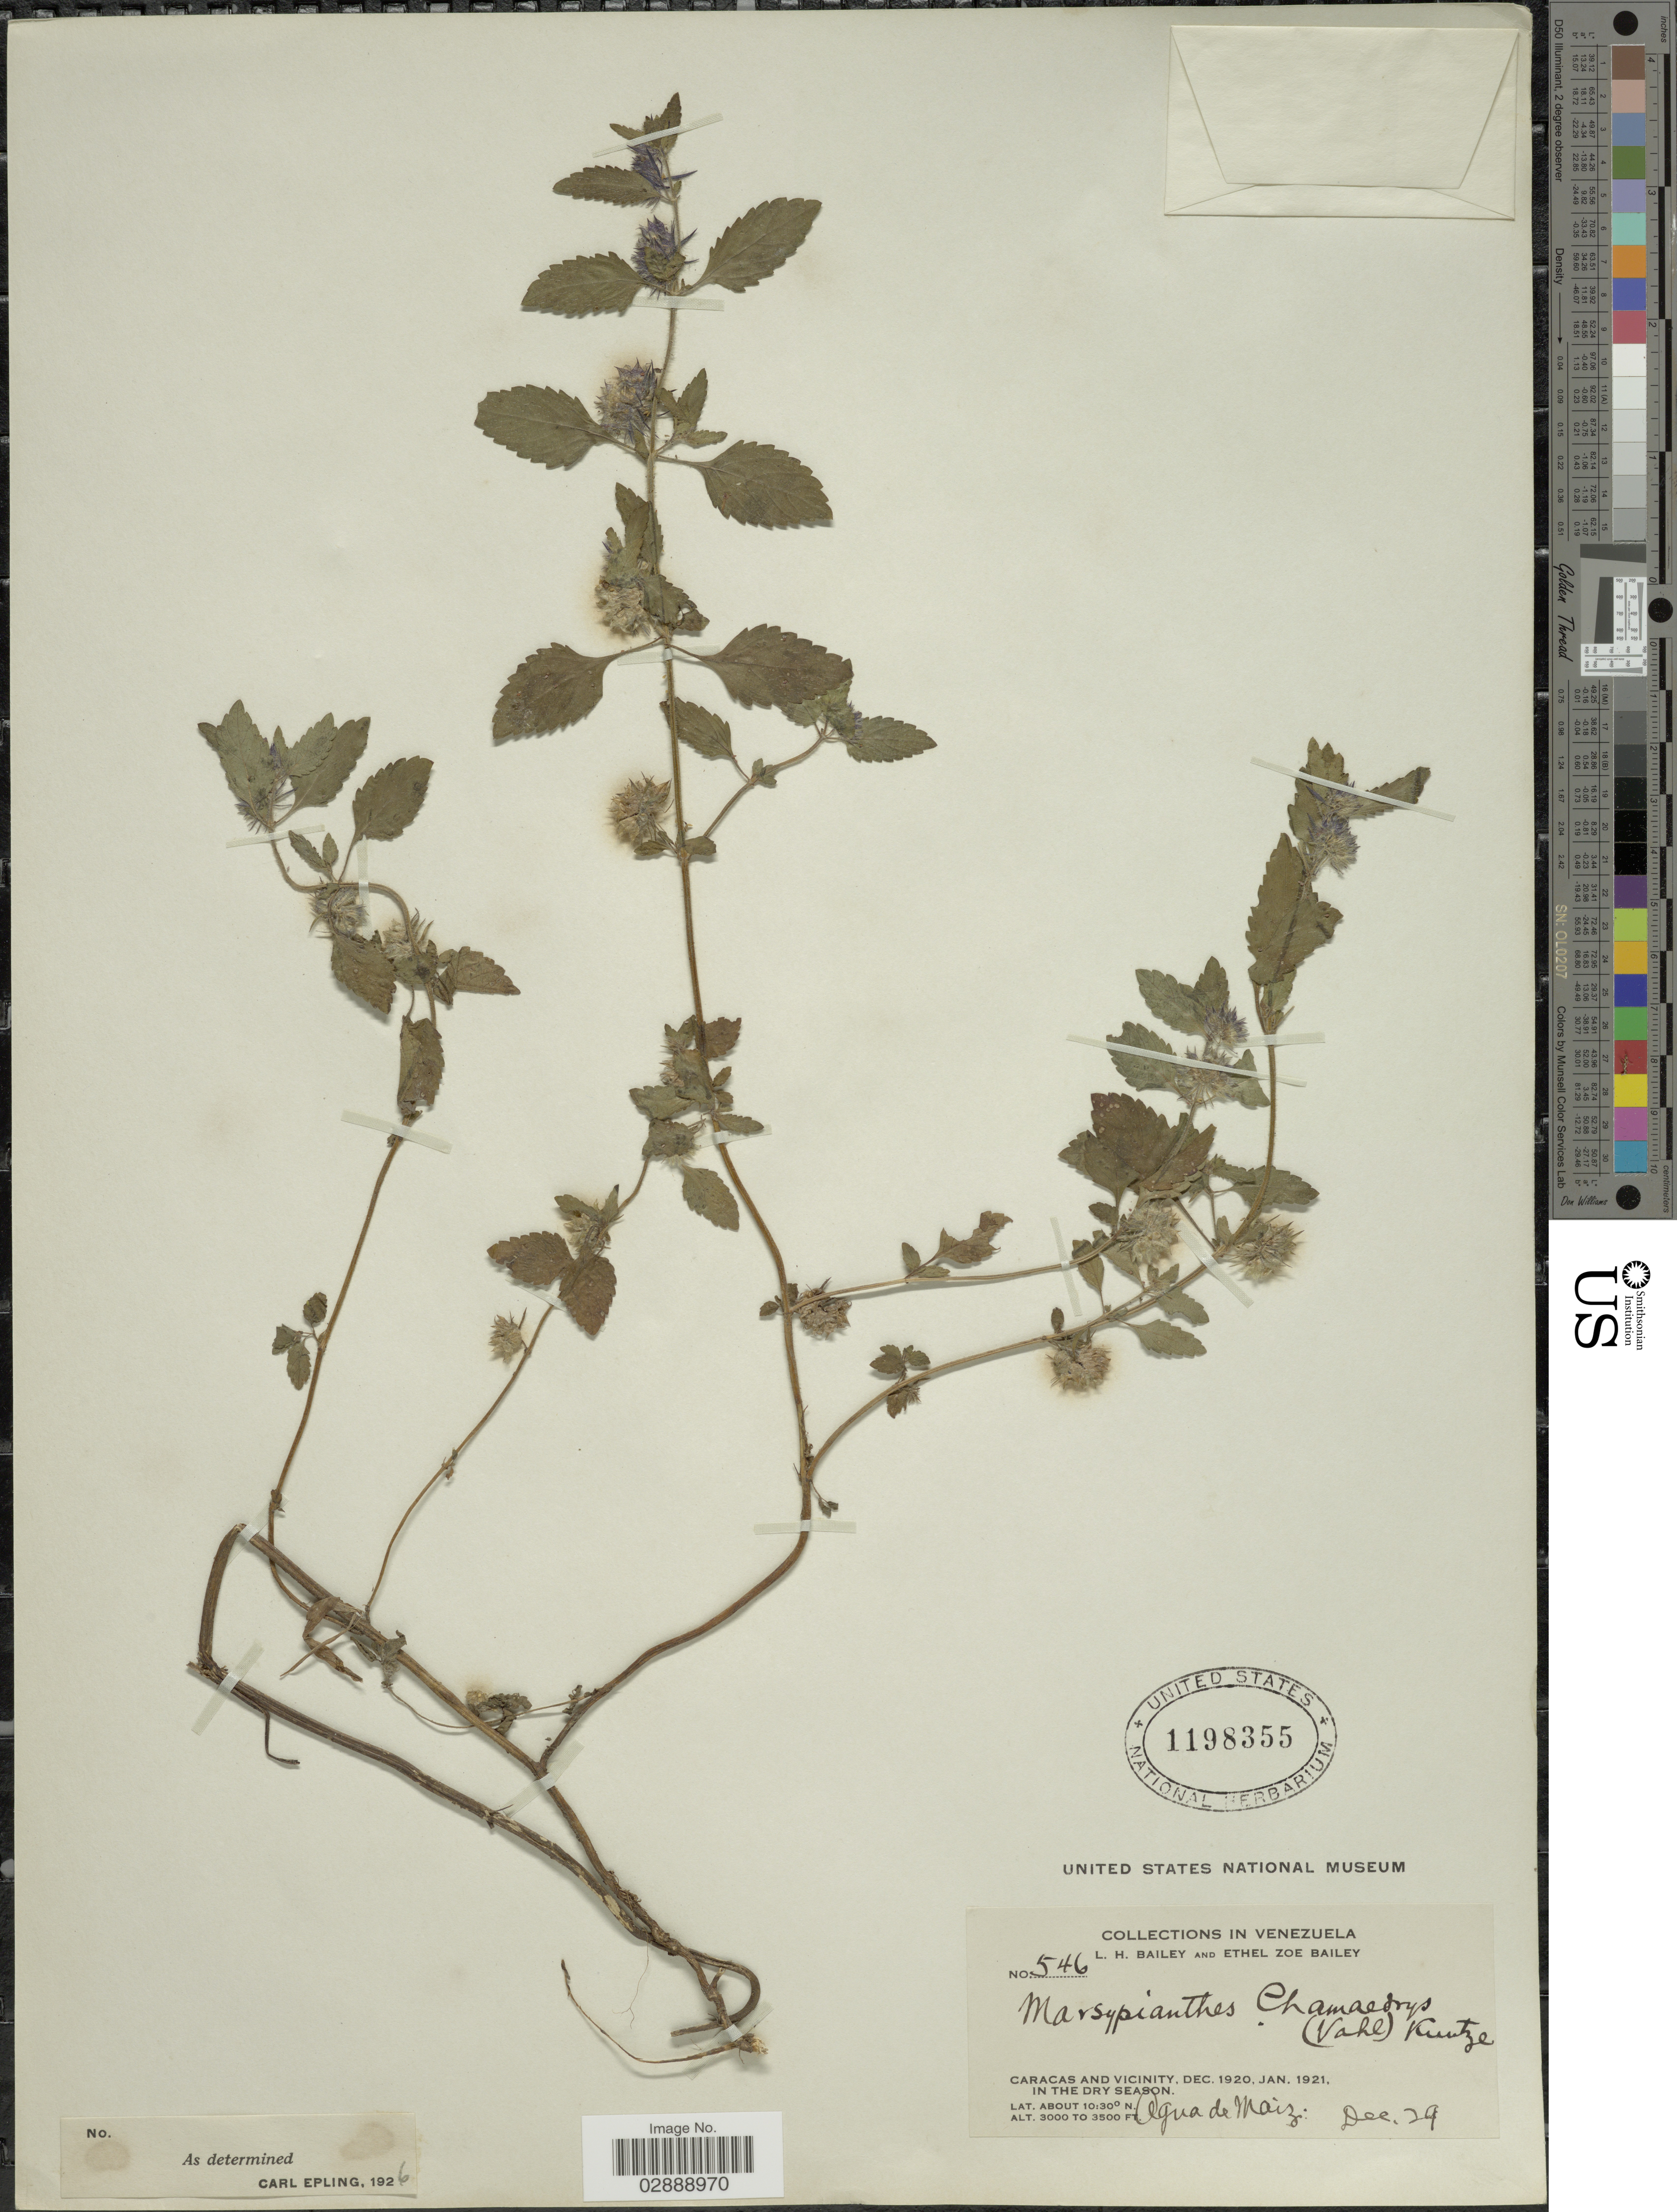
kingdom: Plantae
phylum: Tracheophyta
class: Magnoliopsida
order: Lamiales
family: Lamiaceae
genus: Marsypianthes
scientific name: Marsypianthes chamaedrys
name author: (Vahl) Kuntze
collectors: L. H. Bailey & E. Z. Bailey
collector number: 546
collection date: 1920-12-29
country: Venezuela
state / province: Distrito Federal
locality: Caracas and vicinity. Agua de maiz.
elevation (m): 914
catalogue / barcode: US 1198355